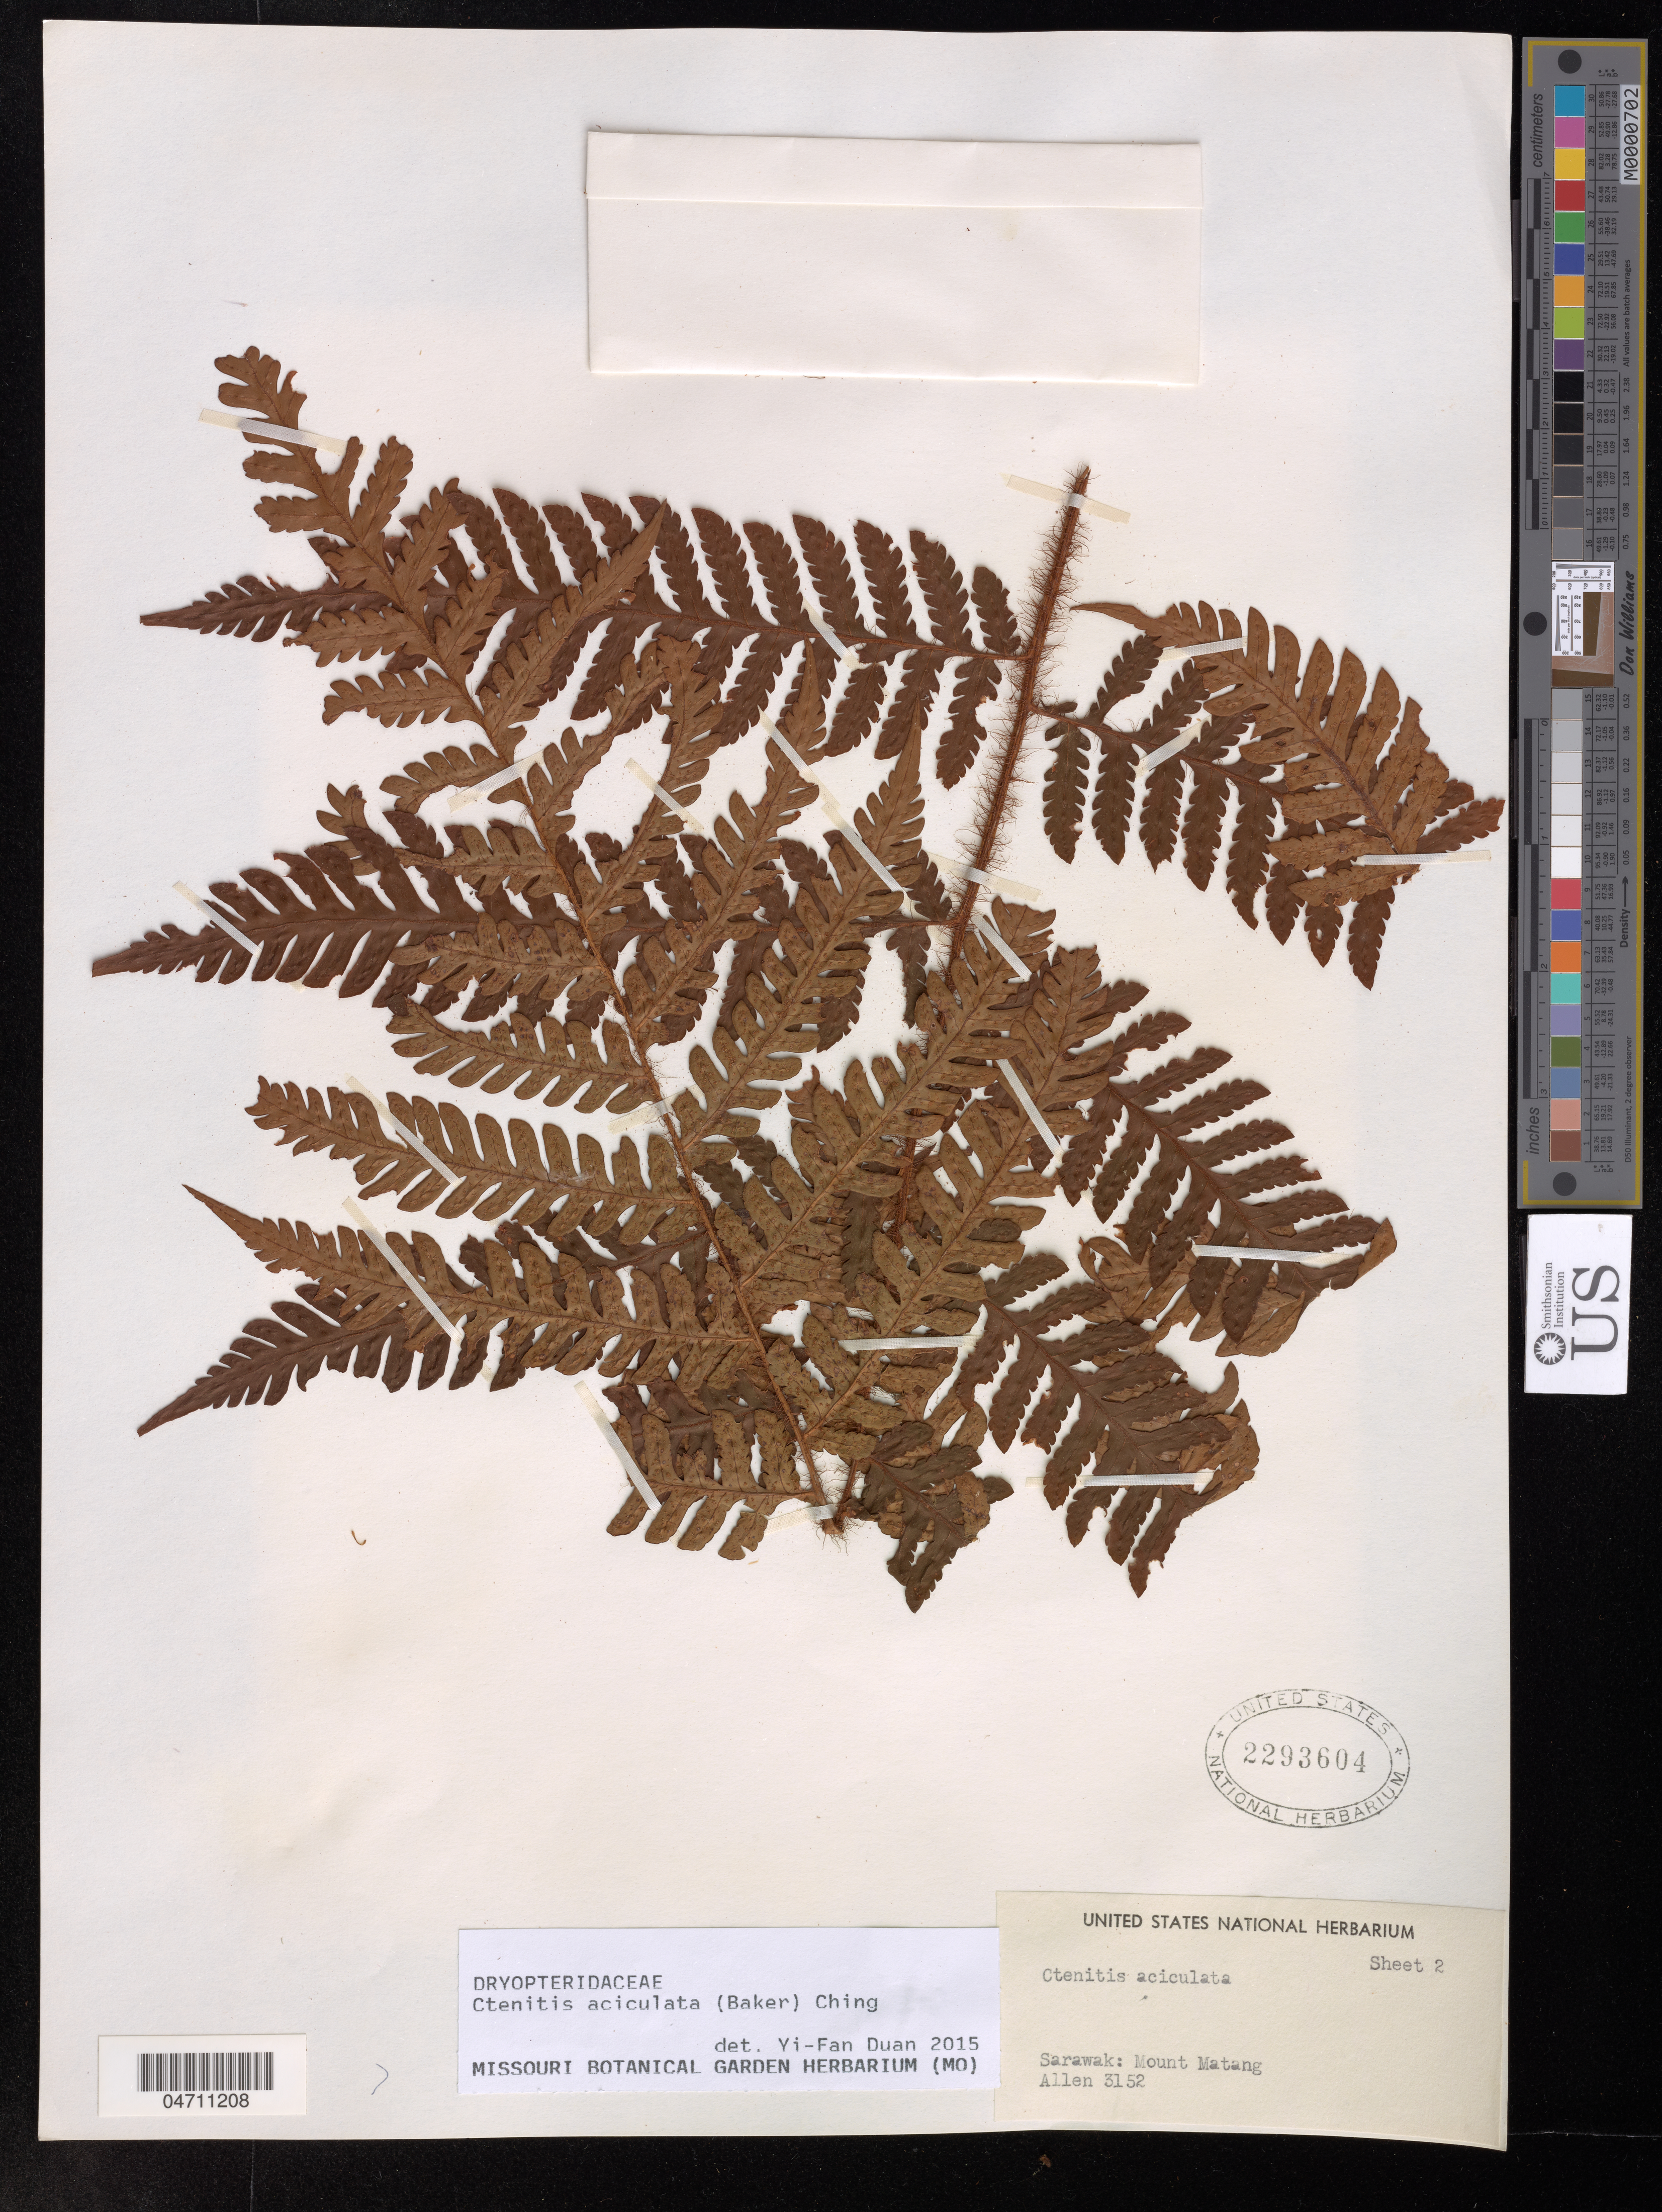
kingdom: Plantae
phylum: Tracheophyta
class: Polypodiopsida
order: Polypodiales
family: Dryopteridaceae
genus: Ctenitis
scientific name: Ctenitis aciculata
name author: (Baker) Ching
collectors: -- Allen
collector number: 3152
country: Malaysia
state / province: Sarawak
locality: Sarawak: Mount Matang.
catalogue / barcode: US 2293604